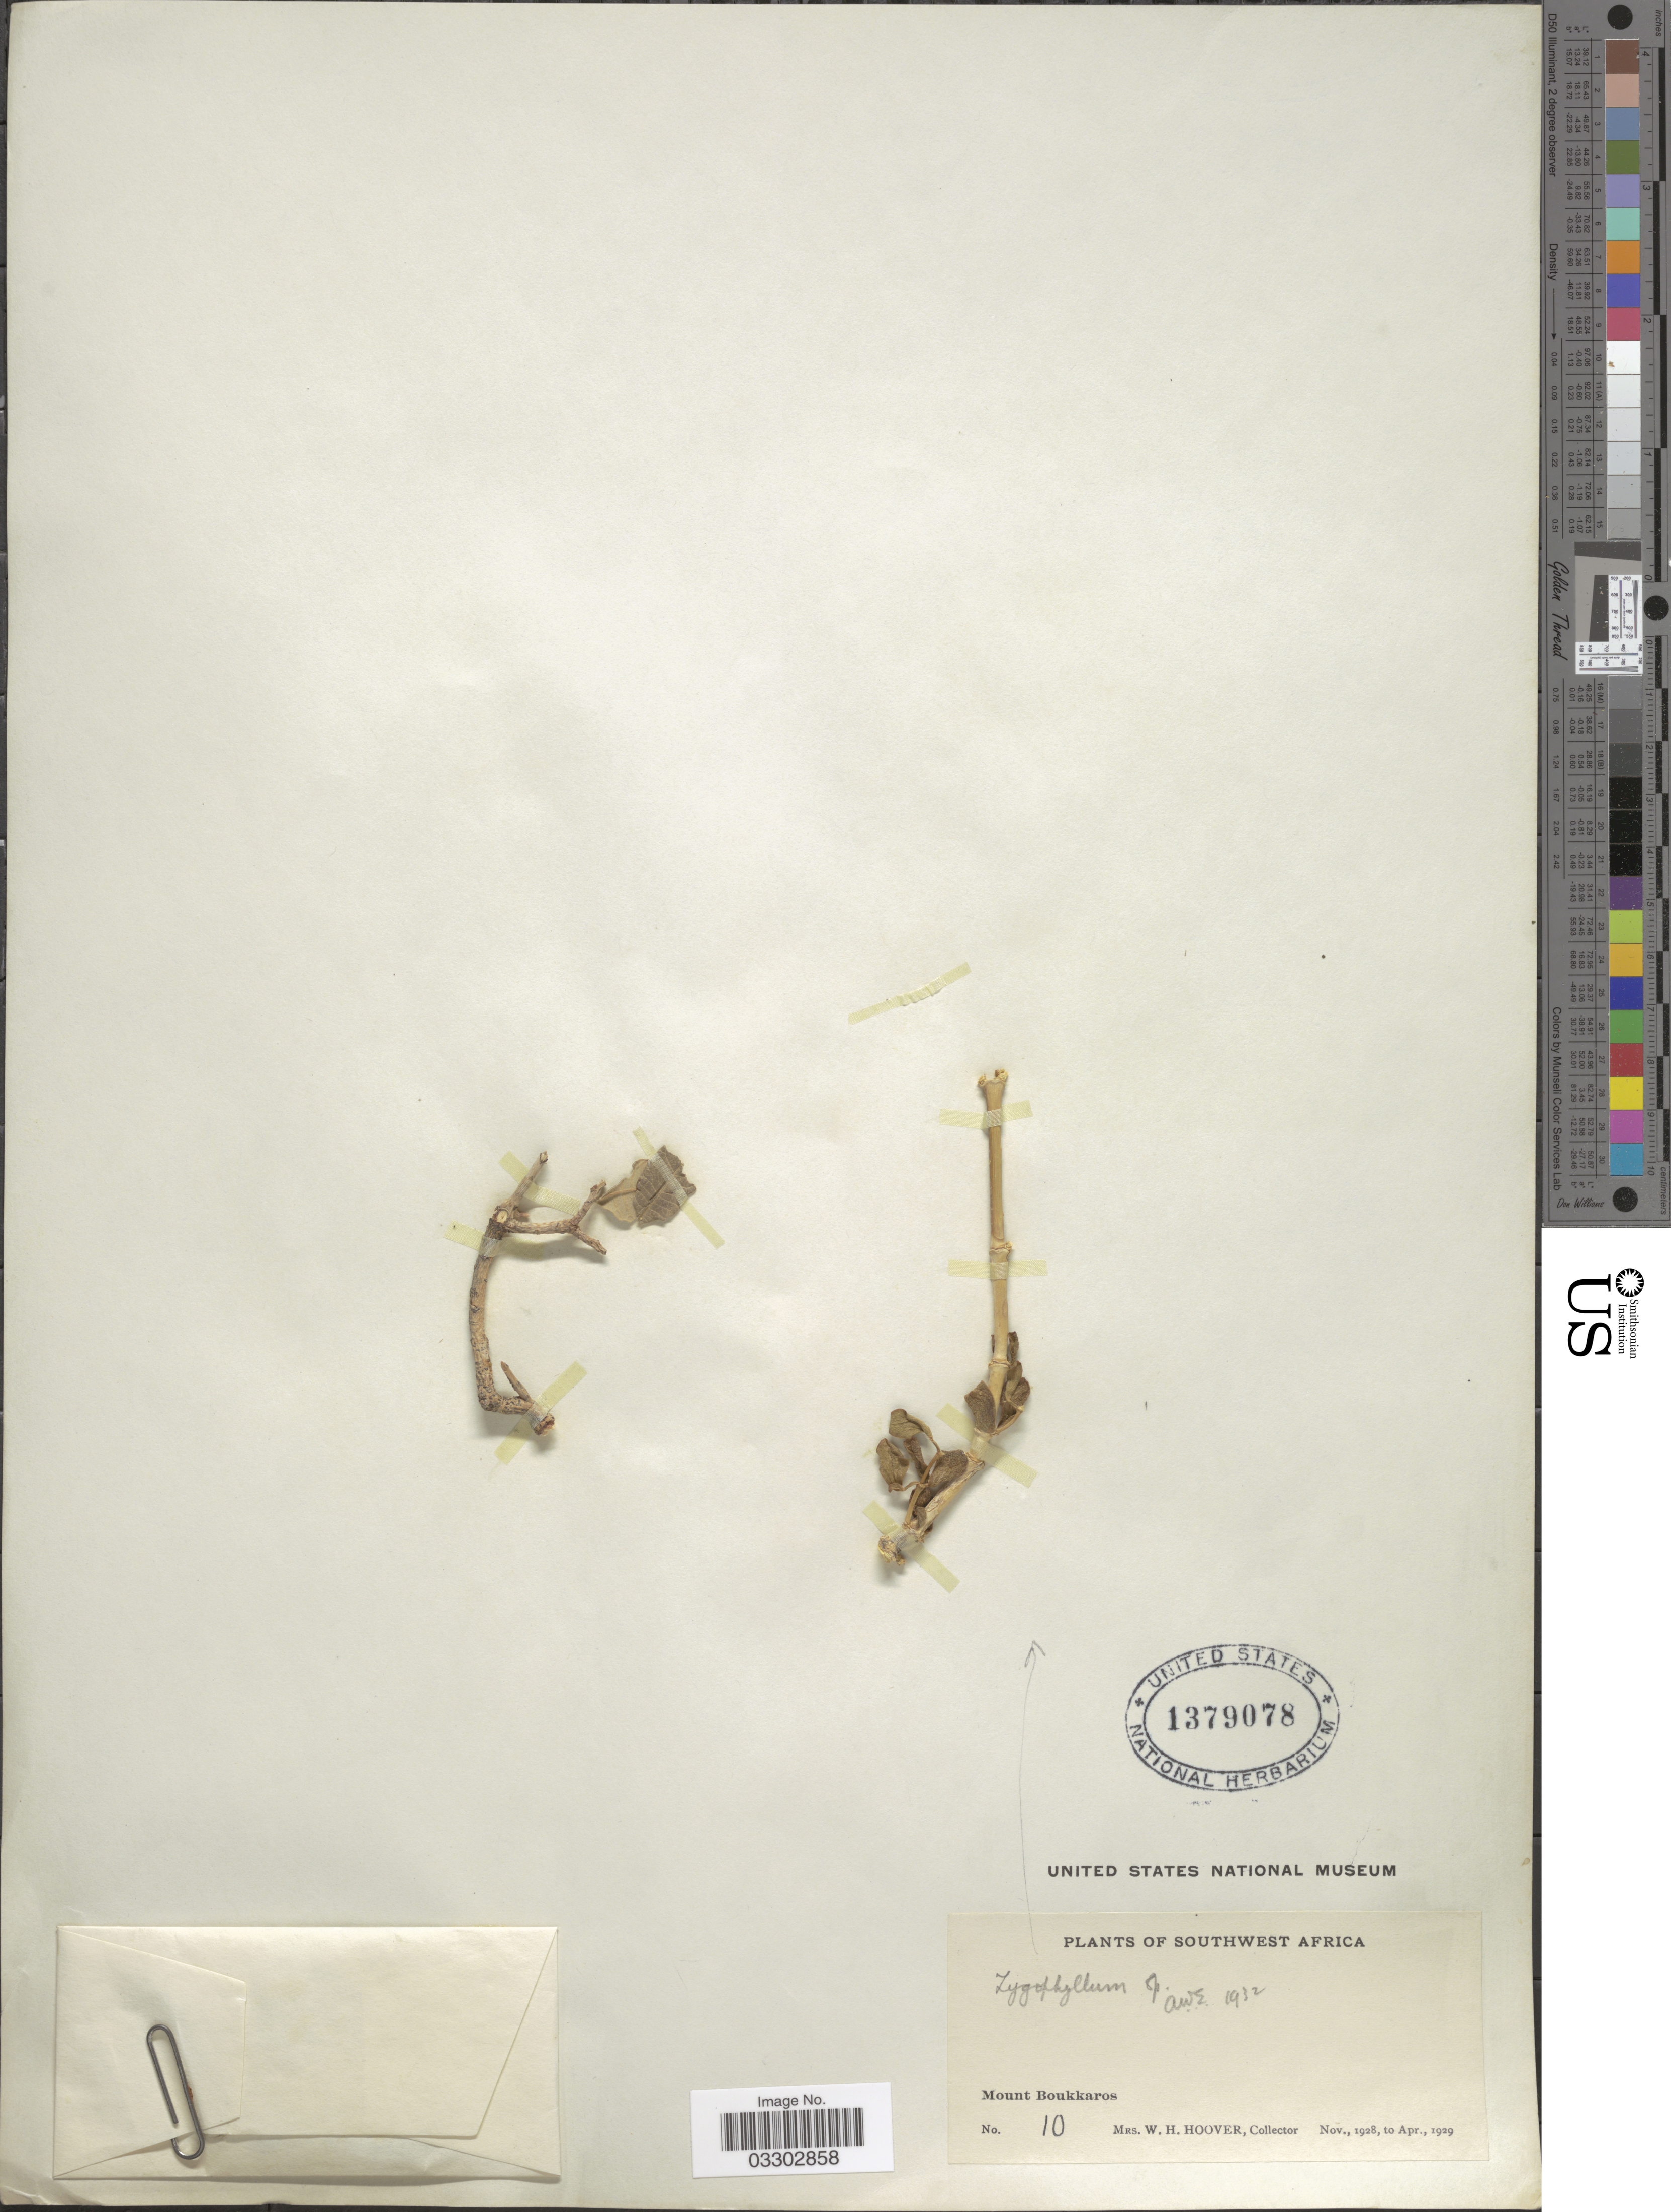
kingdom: Plantae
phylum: Tracheophyta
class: Magnoliopsida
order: Zygophyllales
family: Zygophyllaceae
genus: Zygophyllum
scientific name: Zygophyllum sp.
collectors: W. Hoover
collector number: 10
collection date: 1928-11/1929-04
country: Namibia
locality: Southwest Africa. Mount Boukkaros.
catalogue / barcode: US 1379078